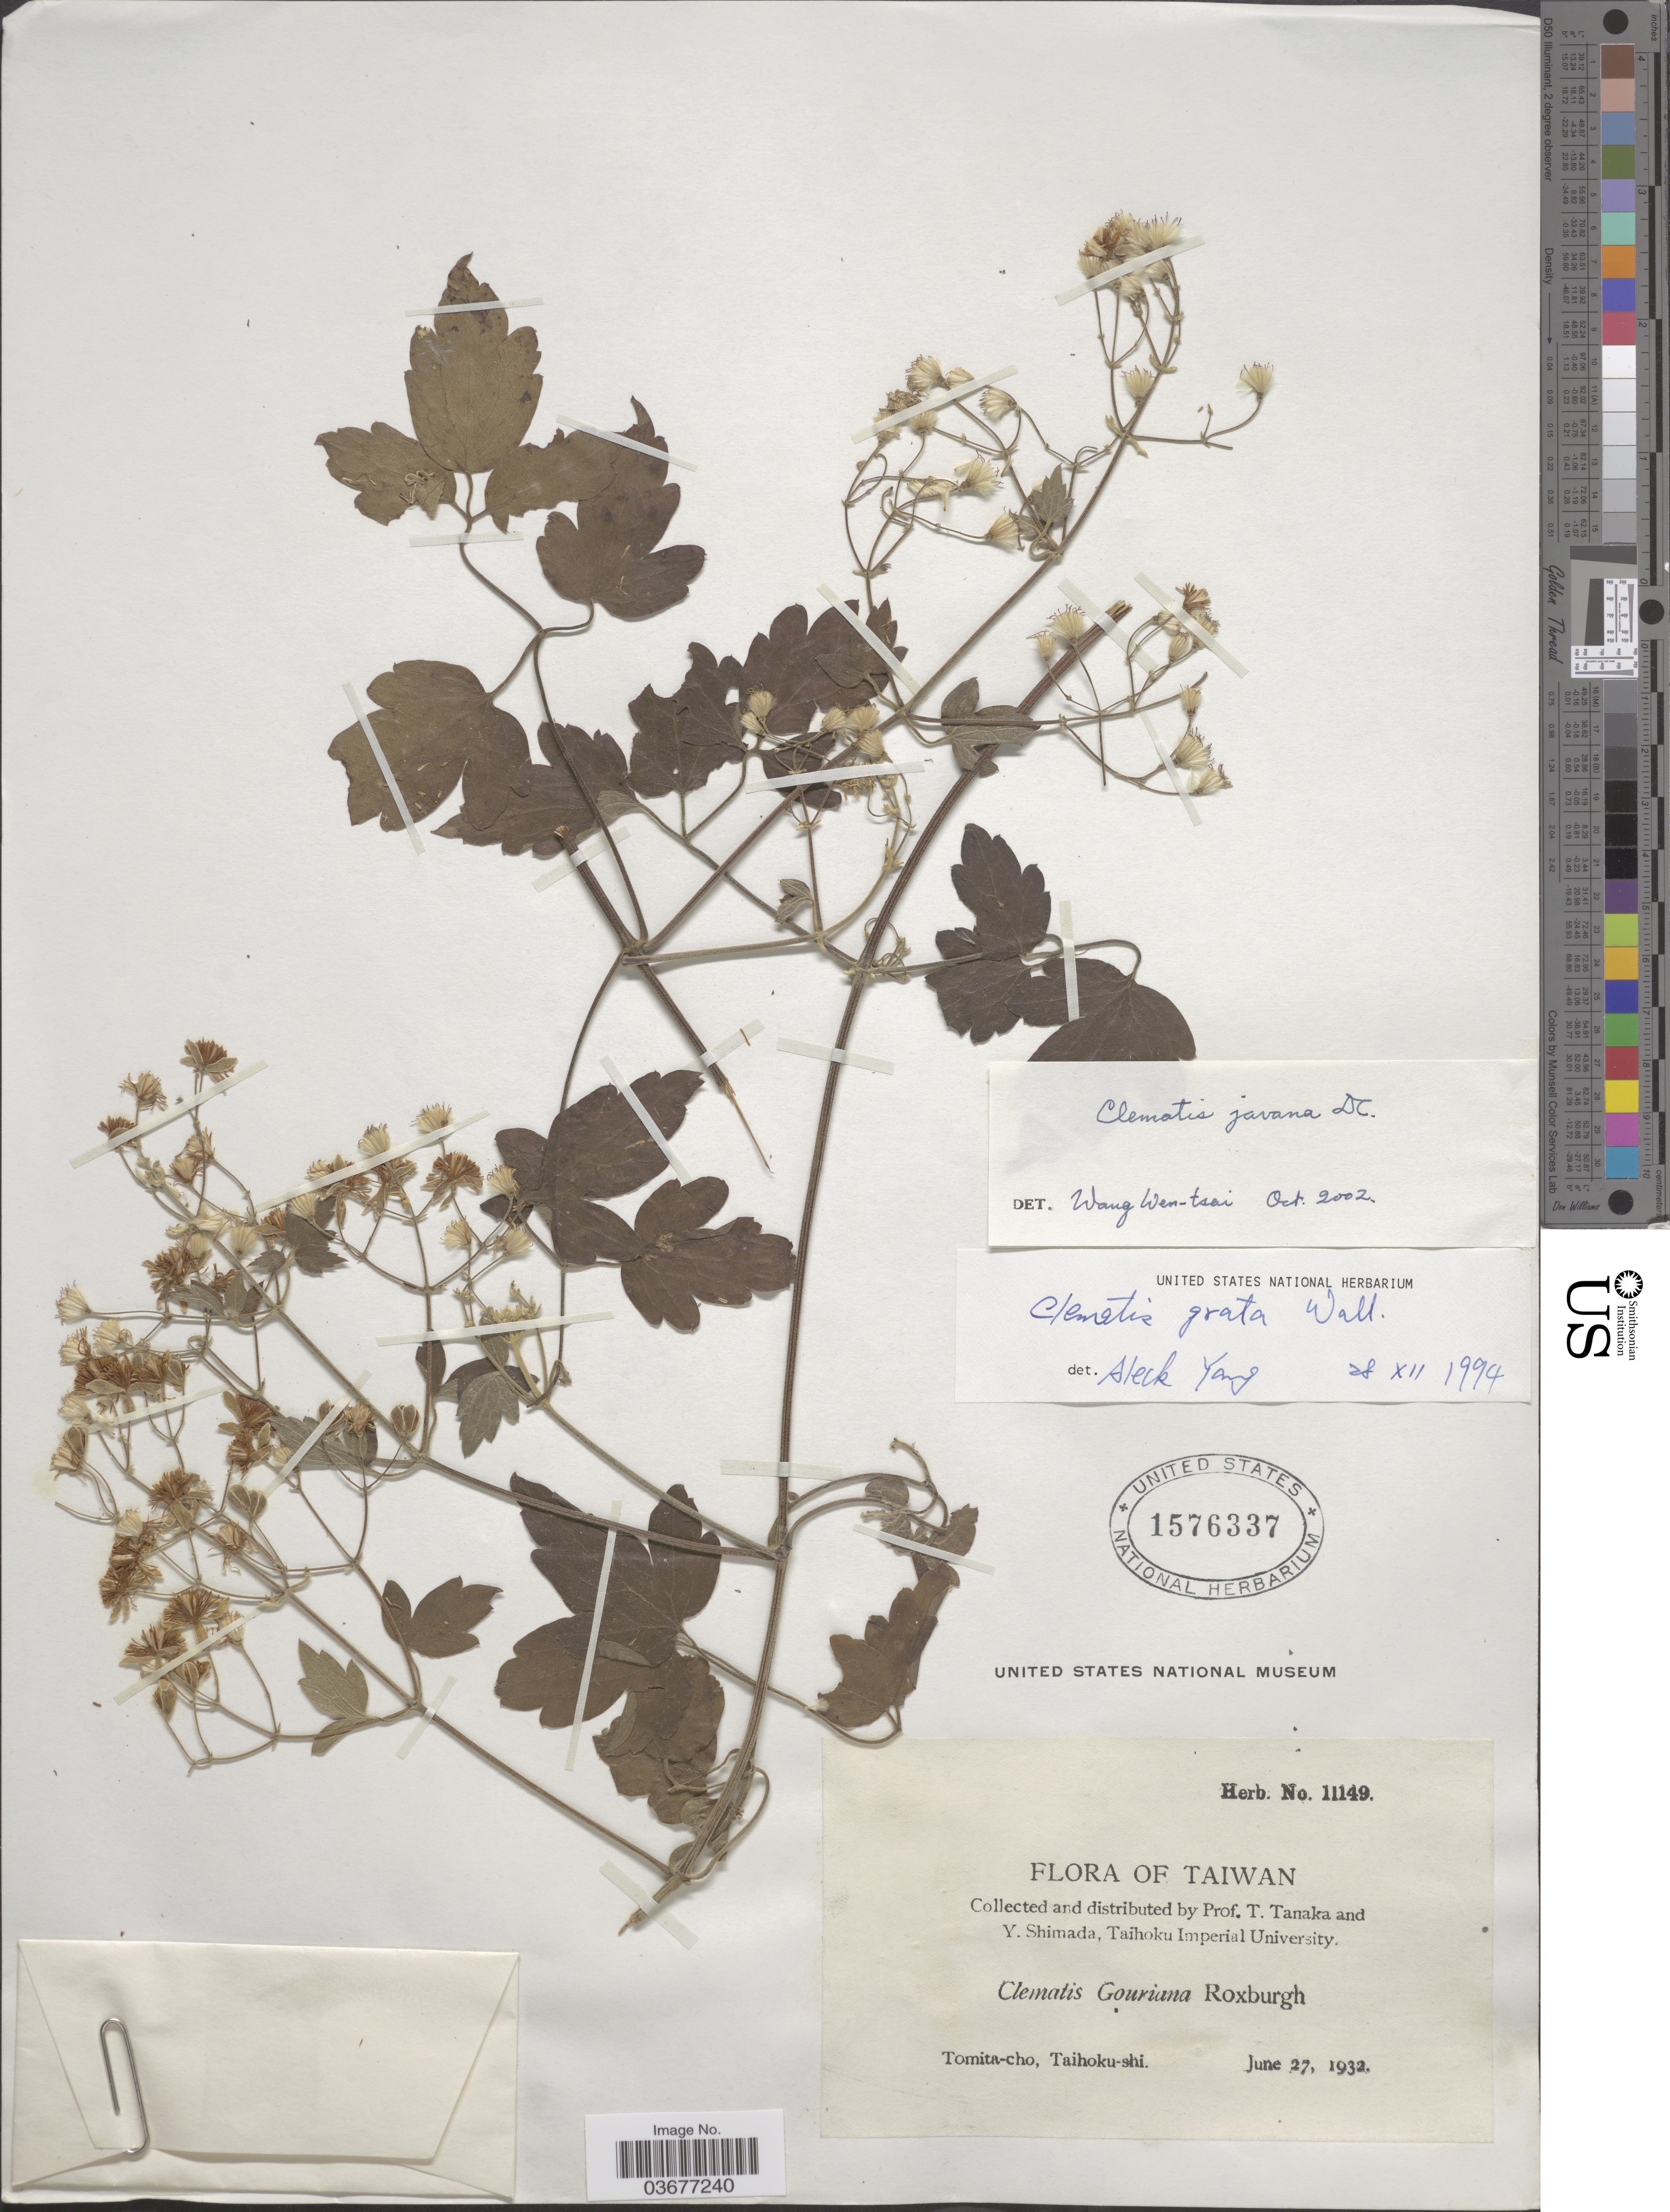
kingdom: Plantae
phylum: Tracheophyta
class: Magnoliopsida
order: Ranunculales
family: Ranunculaceae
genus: Clematis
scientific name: Clematis javana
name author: DC.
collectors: T. Tanaka & Y. Shimada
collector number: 11149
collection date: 1932-06-27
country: Taiwan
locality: Tomita-cho, Taihoku-shi.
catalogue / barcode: US 1576337